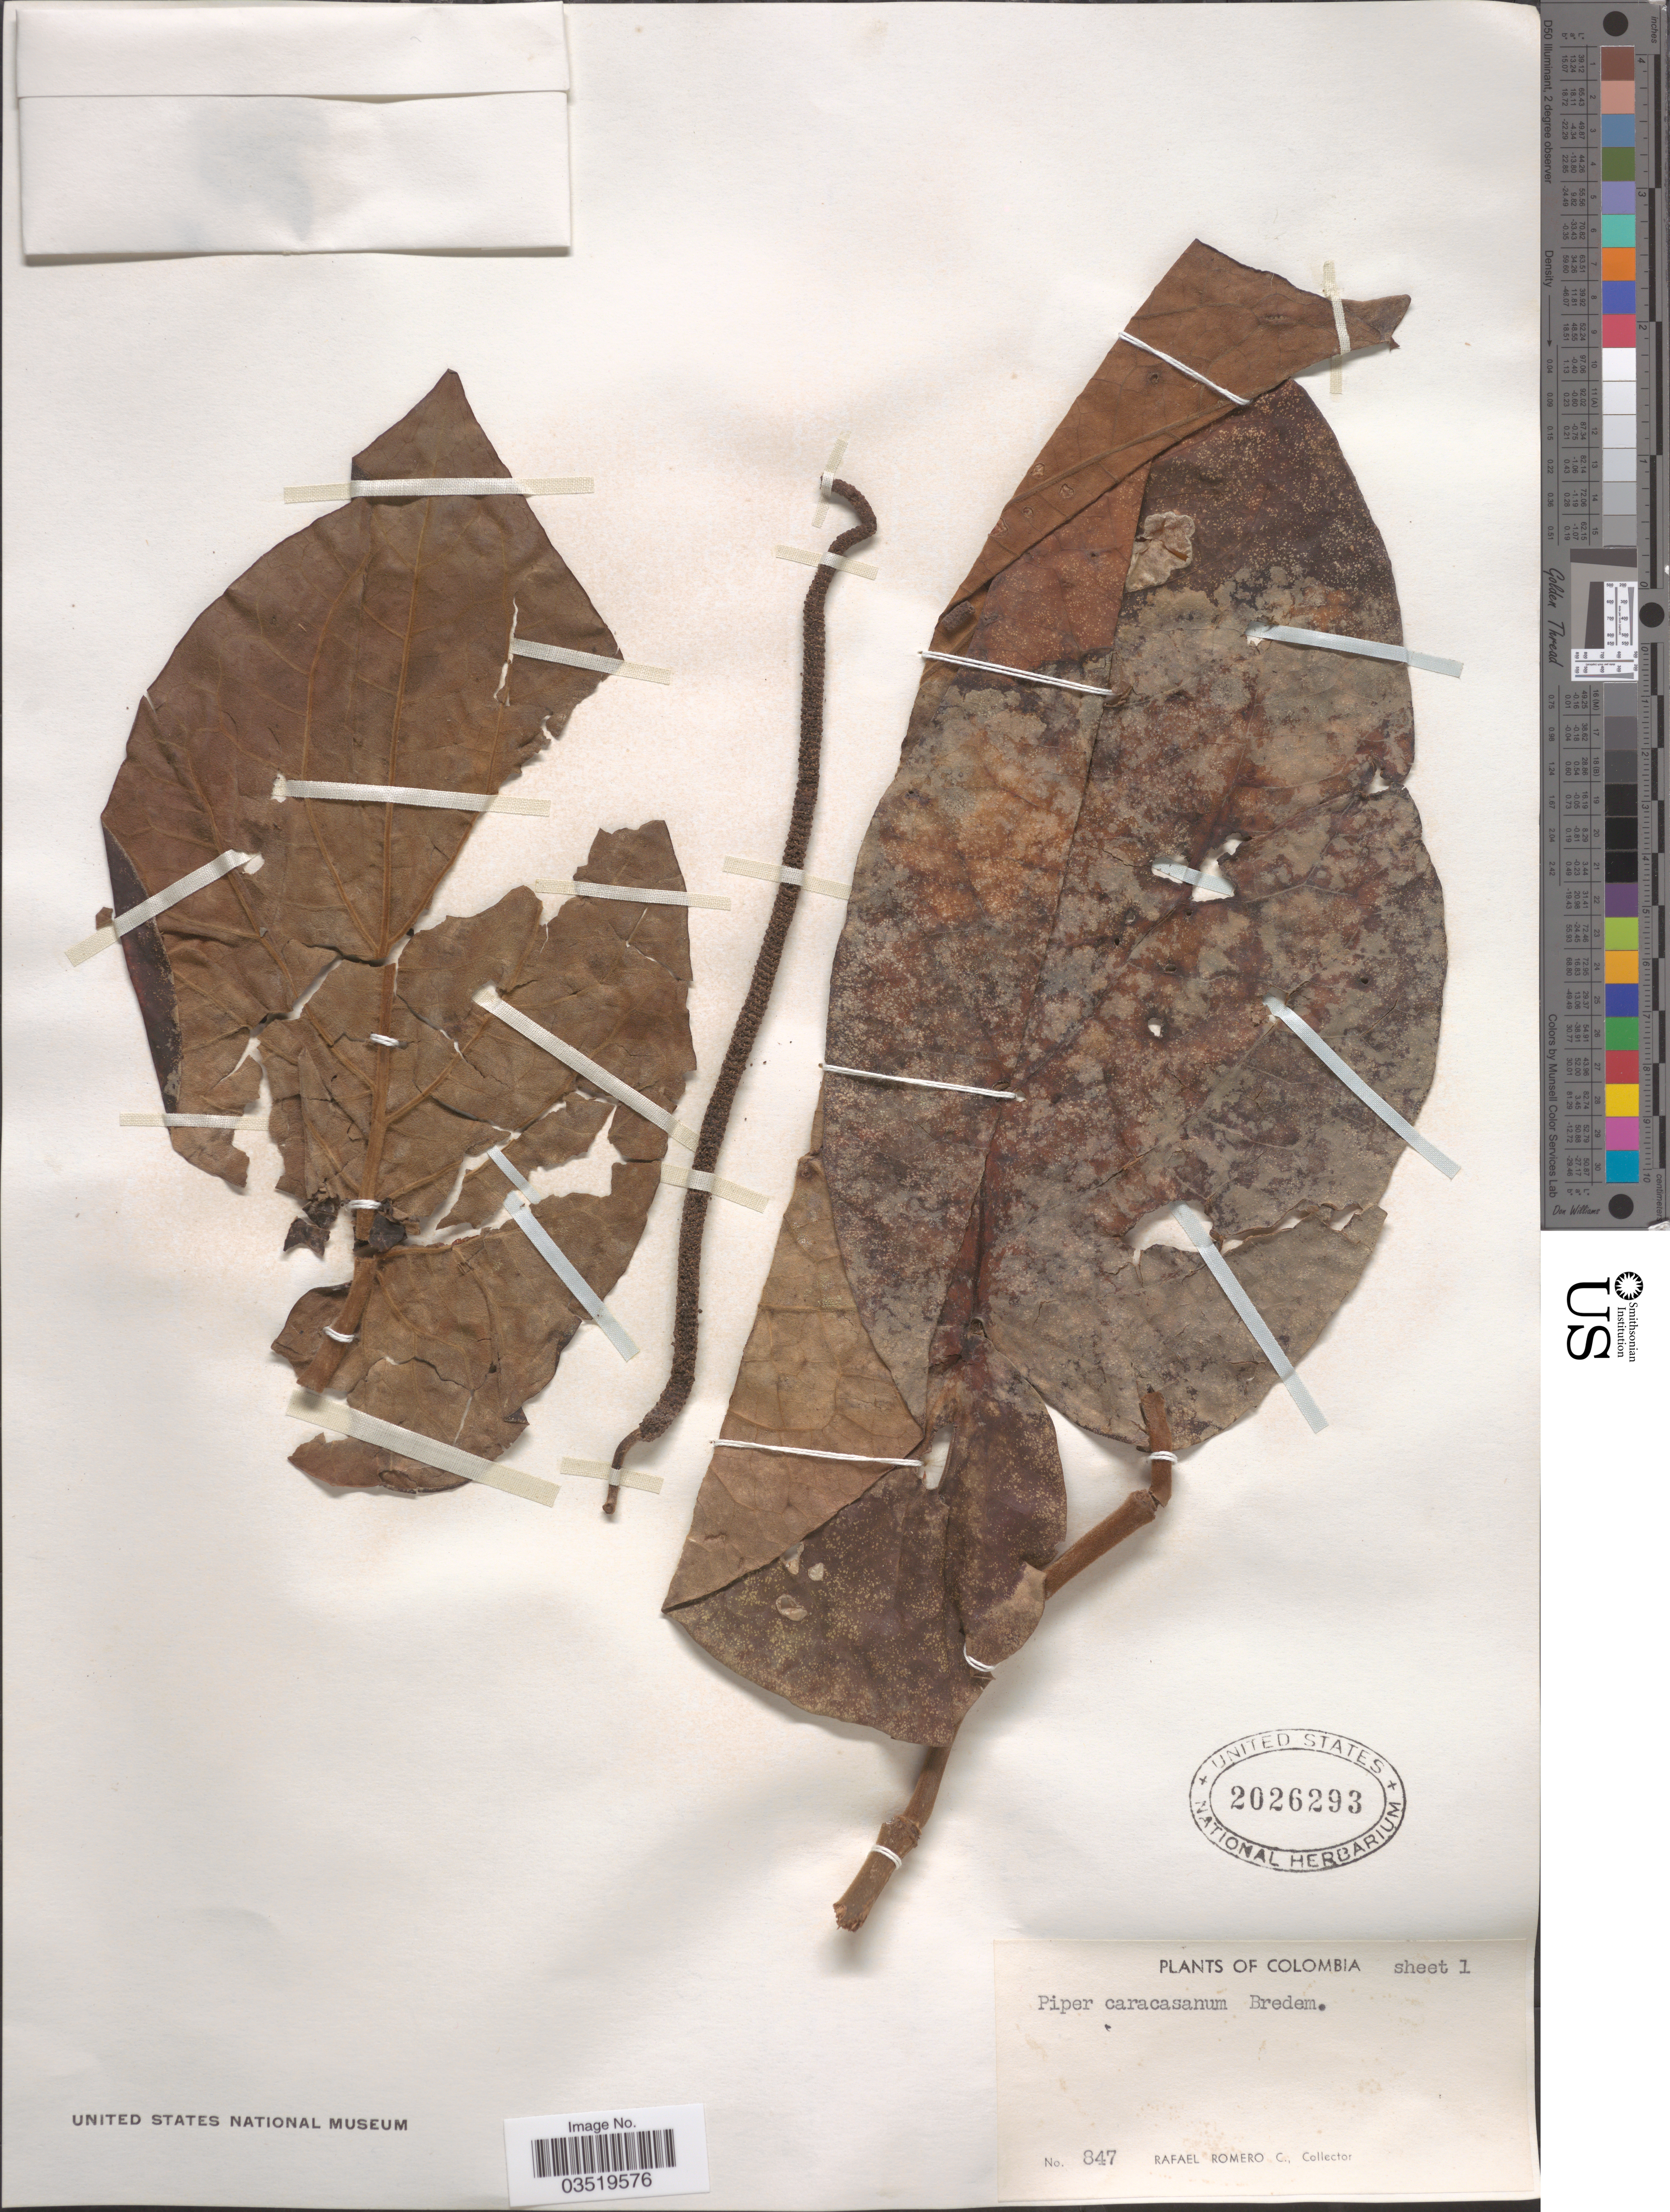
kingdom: Plantae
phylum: Tracheophyta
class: Magnoliopsida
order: Piperales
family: Piperaceae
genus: Piper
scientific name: Piper caracasanum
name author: Bredem. ex Link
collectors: R. Romero Castañeda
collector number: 847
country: Colombia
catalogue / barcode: US 2026293